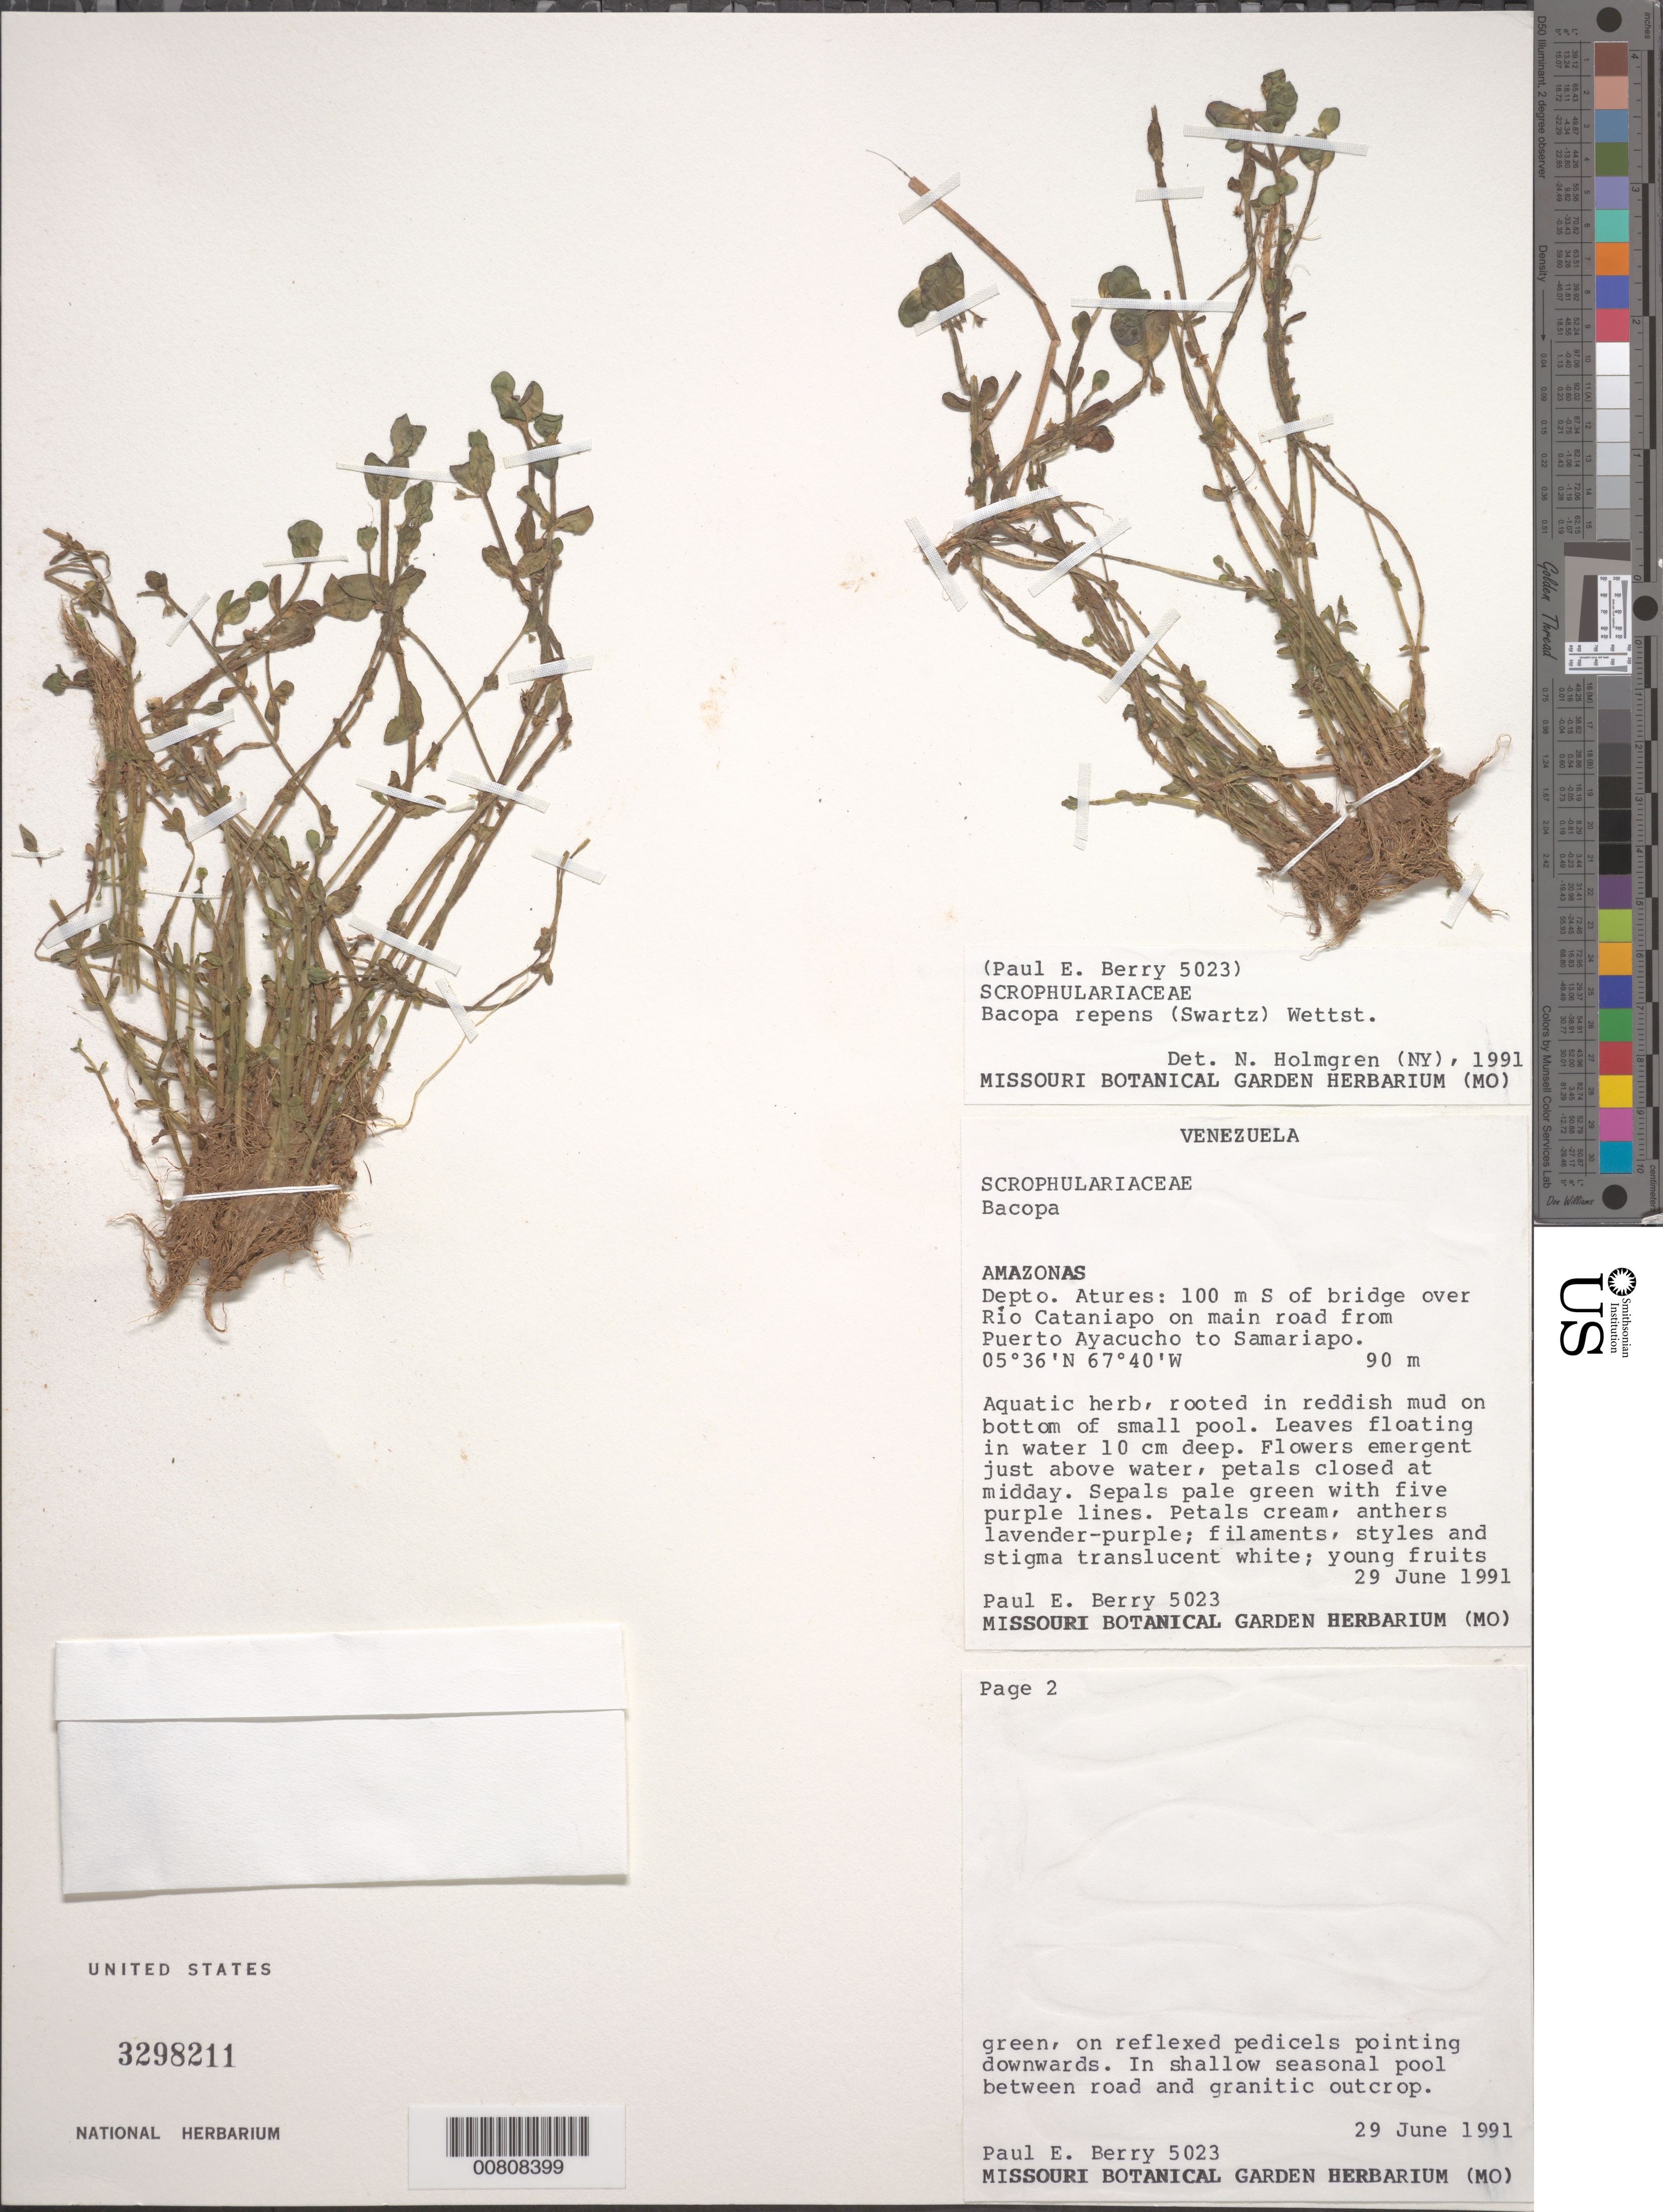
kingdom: Plantae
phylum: Tracheophyta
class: Magnoliopsida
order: Lamiales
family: Plantaginaceae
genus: Bacopa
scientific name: Bacopa repens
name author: (Sw.) Wettst.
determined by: Holmgren, N. H., (NY), New York Botanical Garden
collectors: P. E. Berry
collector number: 5023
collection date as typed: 29-Jun-91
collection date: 1991-06-29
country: Venezuela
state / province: Amazonas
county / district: Atures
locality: Río Cataniapo, 100 m S of bridge, on main road from Pto. Ayacucho to Samariapo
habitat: Shallow seasonal pool between road and granitic outcrop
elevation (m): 90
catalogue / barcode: US 3298211